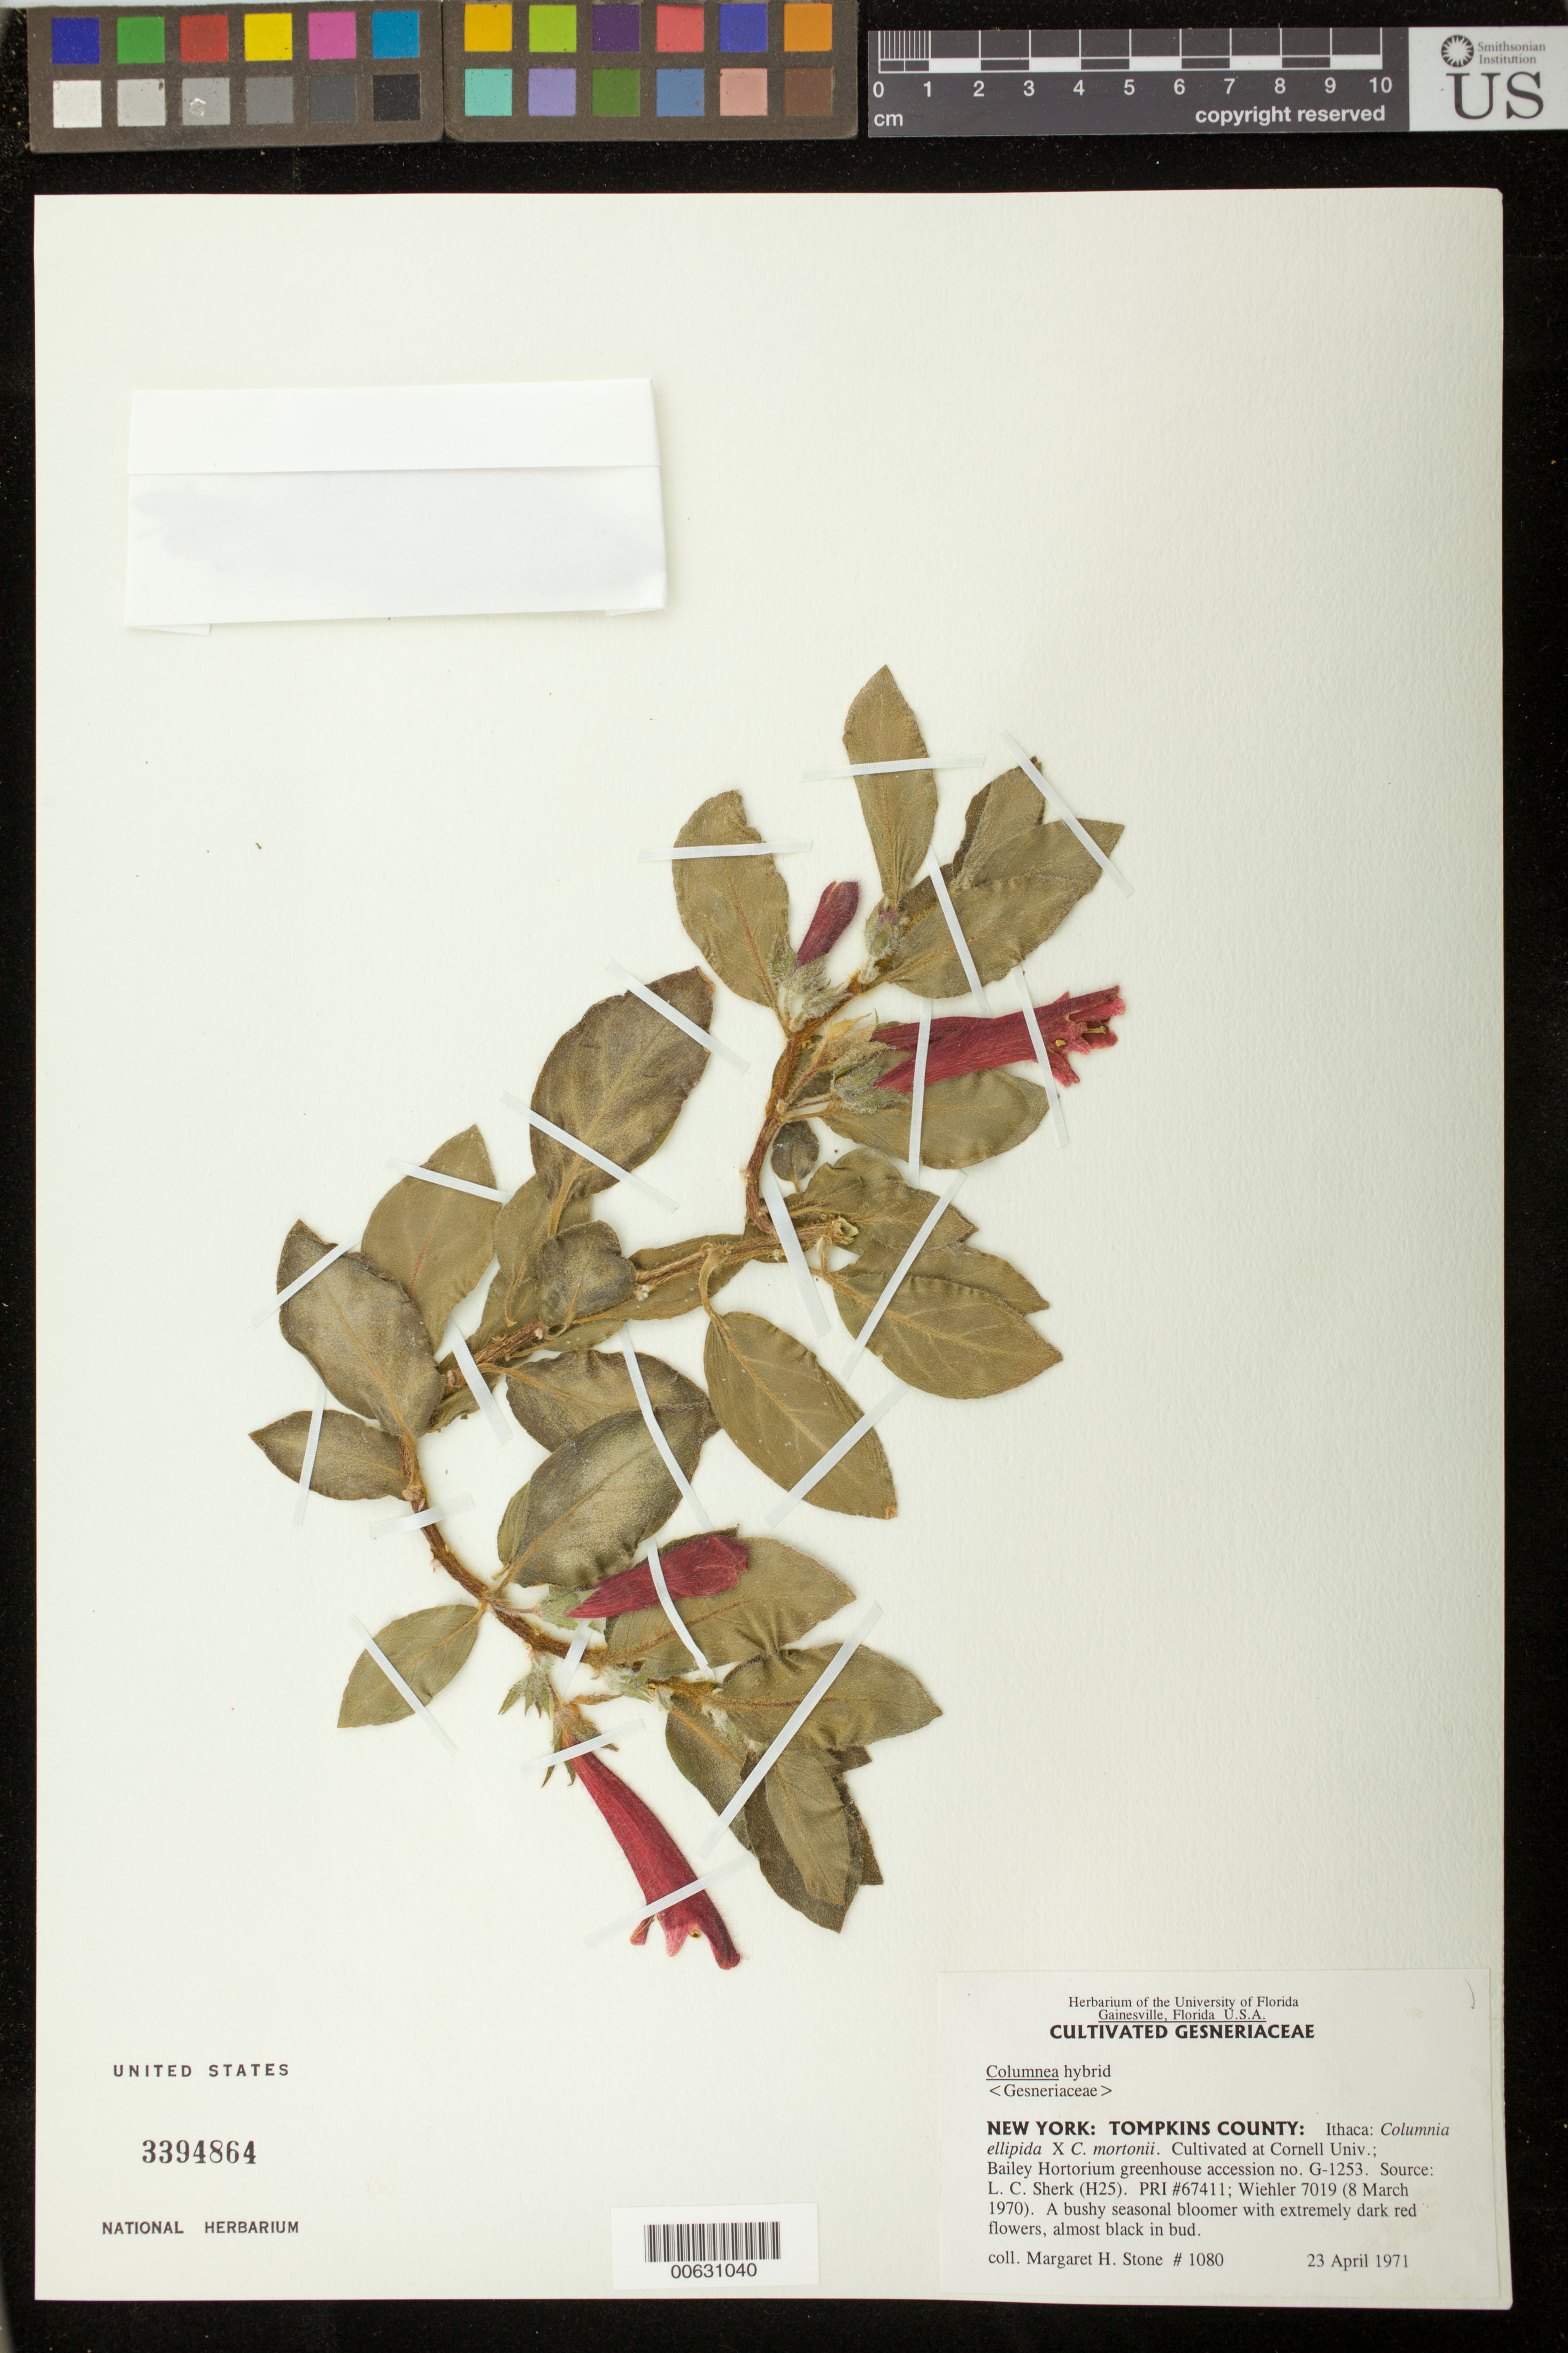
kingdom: Plantae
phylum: Tracheophyta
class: Magnoliopsida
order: Lamiales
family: Gesneriaceae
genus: Columnea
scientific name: Columnea hybrid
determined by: Skog, Laurence E.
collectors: M. Stone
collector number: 1080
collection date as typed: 23 Apr 1971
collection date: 1971-04-23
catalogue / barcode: US 3394864